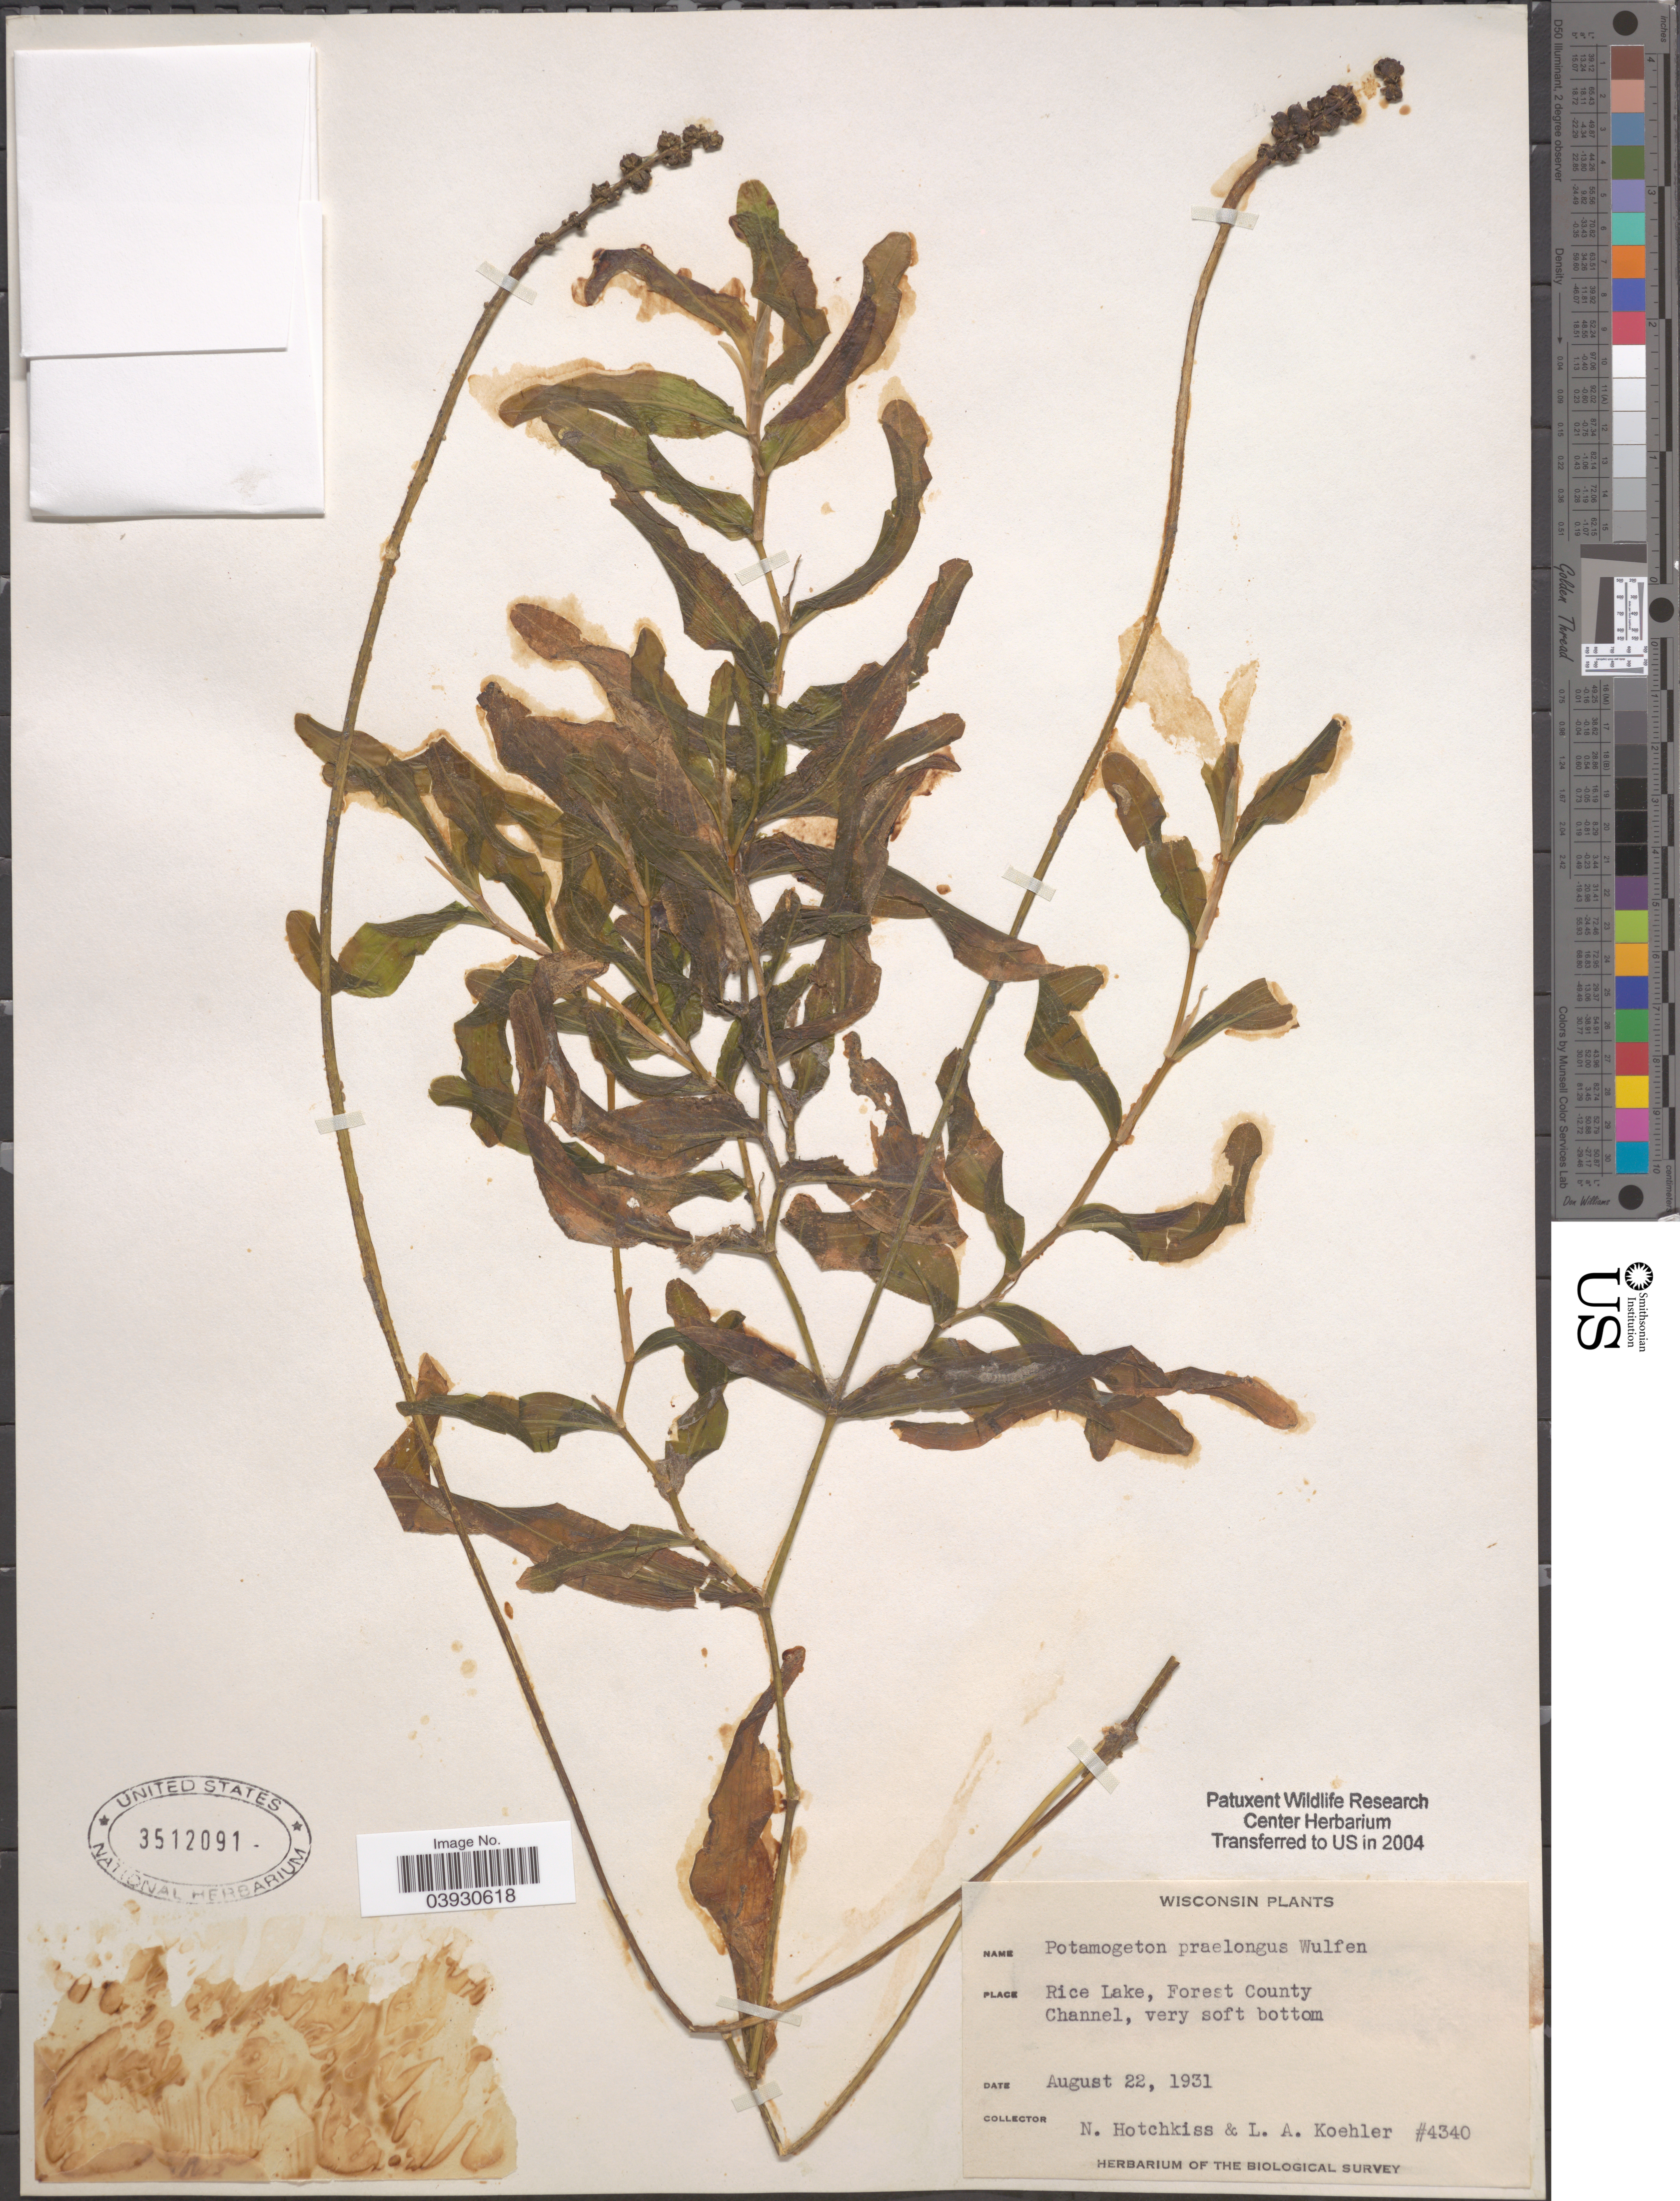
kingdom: Plantae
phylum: Tracheophyta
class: Liliopsida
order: Alismatales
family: Potamogetonaceae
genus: Potamogeton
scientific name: Potamogeton praelongus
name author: Wulfen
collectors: N. Hotchkiss & L. Koehler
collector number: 4340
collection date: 1931-08-22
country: United States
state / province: Wisconsin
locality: Rice Lake, Forest County. Channel, very soft bottom.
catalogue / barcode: US 3512091